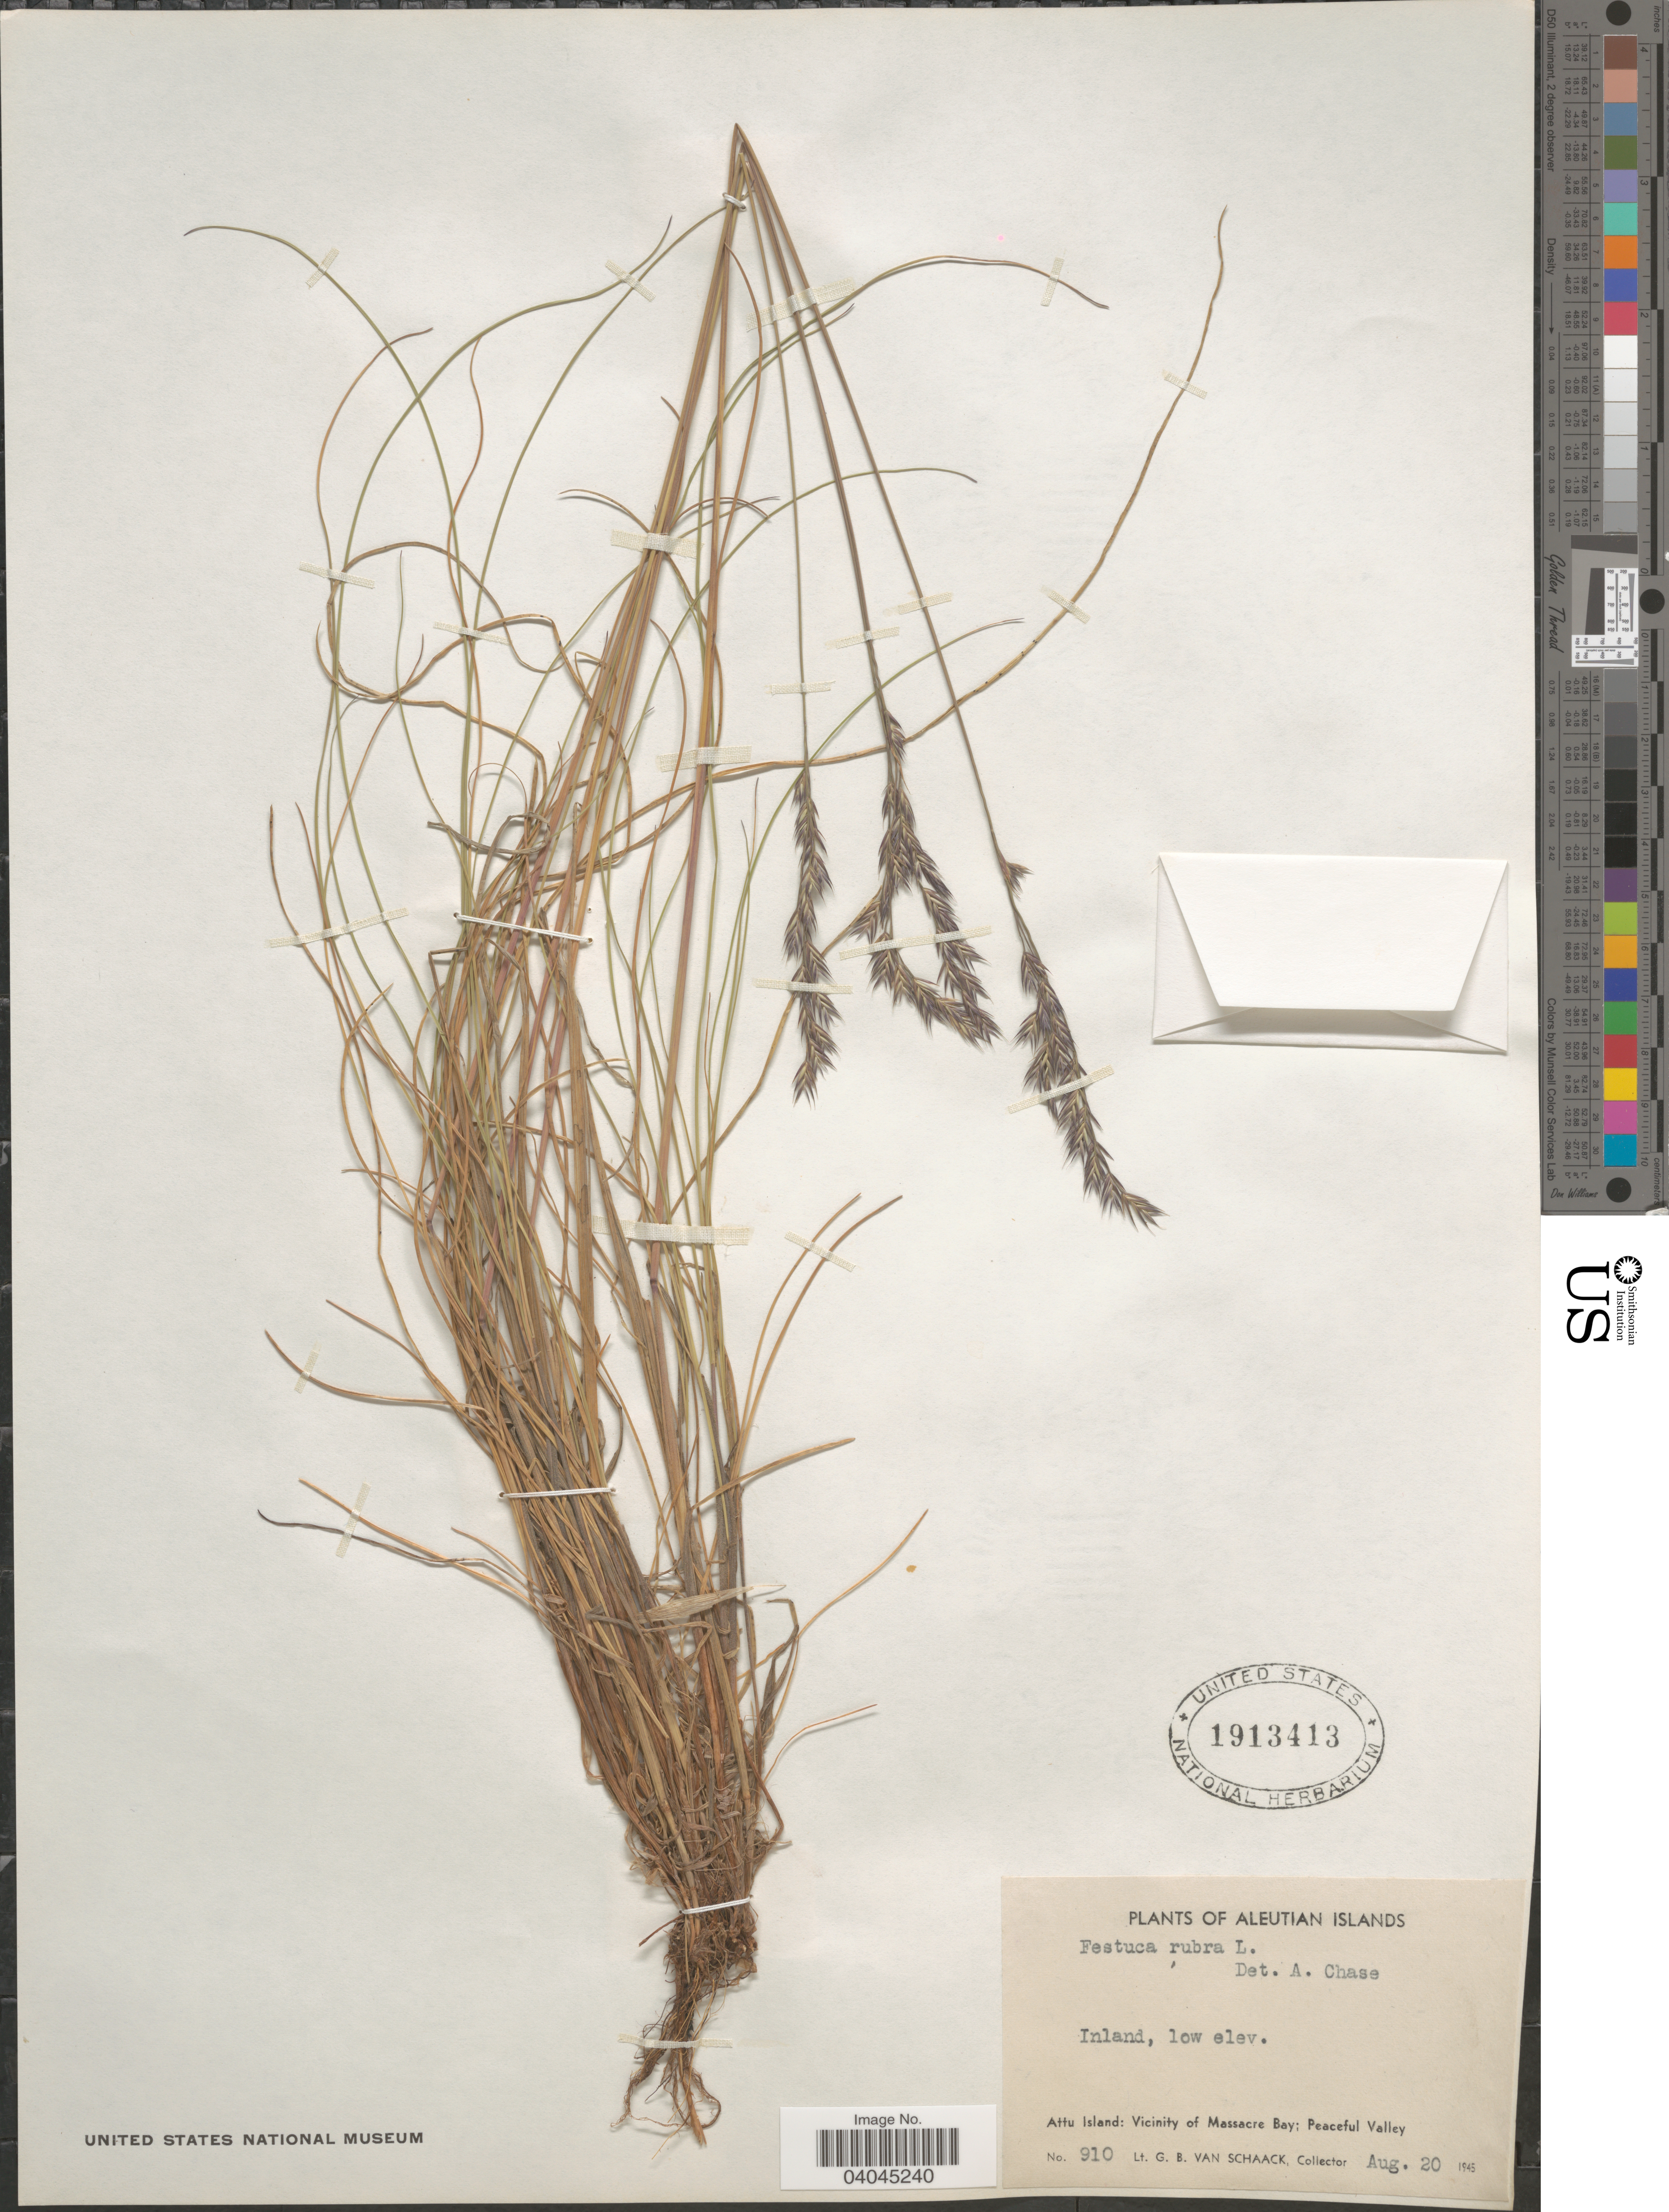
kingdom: Plantae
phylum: Tracheophyta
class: Liliopsida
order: Poales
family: Poaceae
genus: Festuca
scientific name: Festuca rubra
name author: L.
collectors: G. Van Schaack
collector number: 910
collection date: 1945-08-20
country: United States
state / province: Alaska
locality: Aleutian Islands. Attu Island: Vicinity of Massacre Bay; Peaceful Valley.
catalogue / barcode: US 1913413